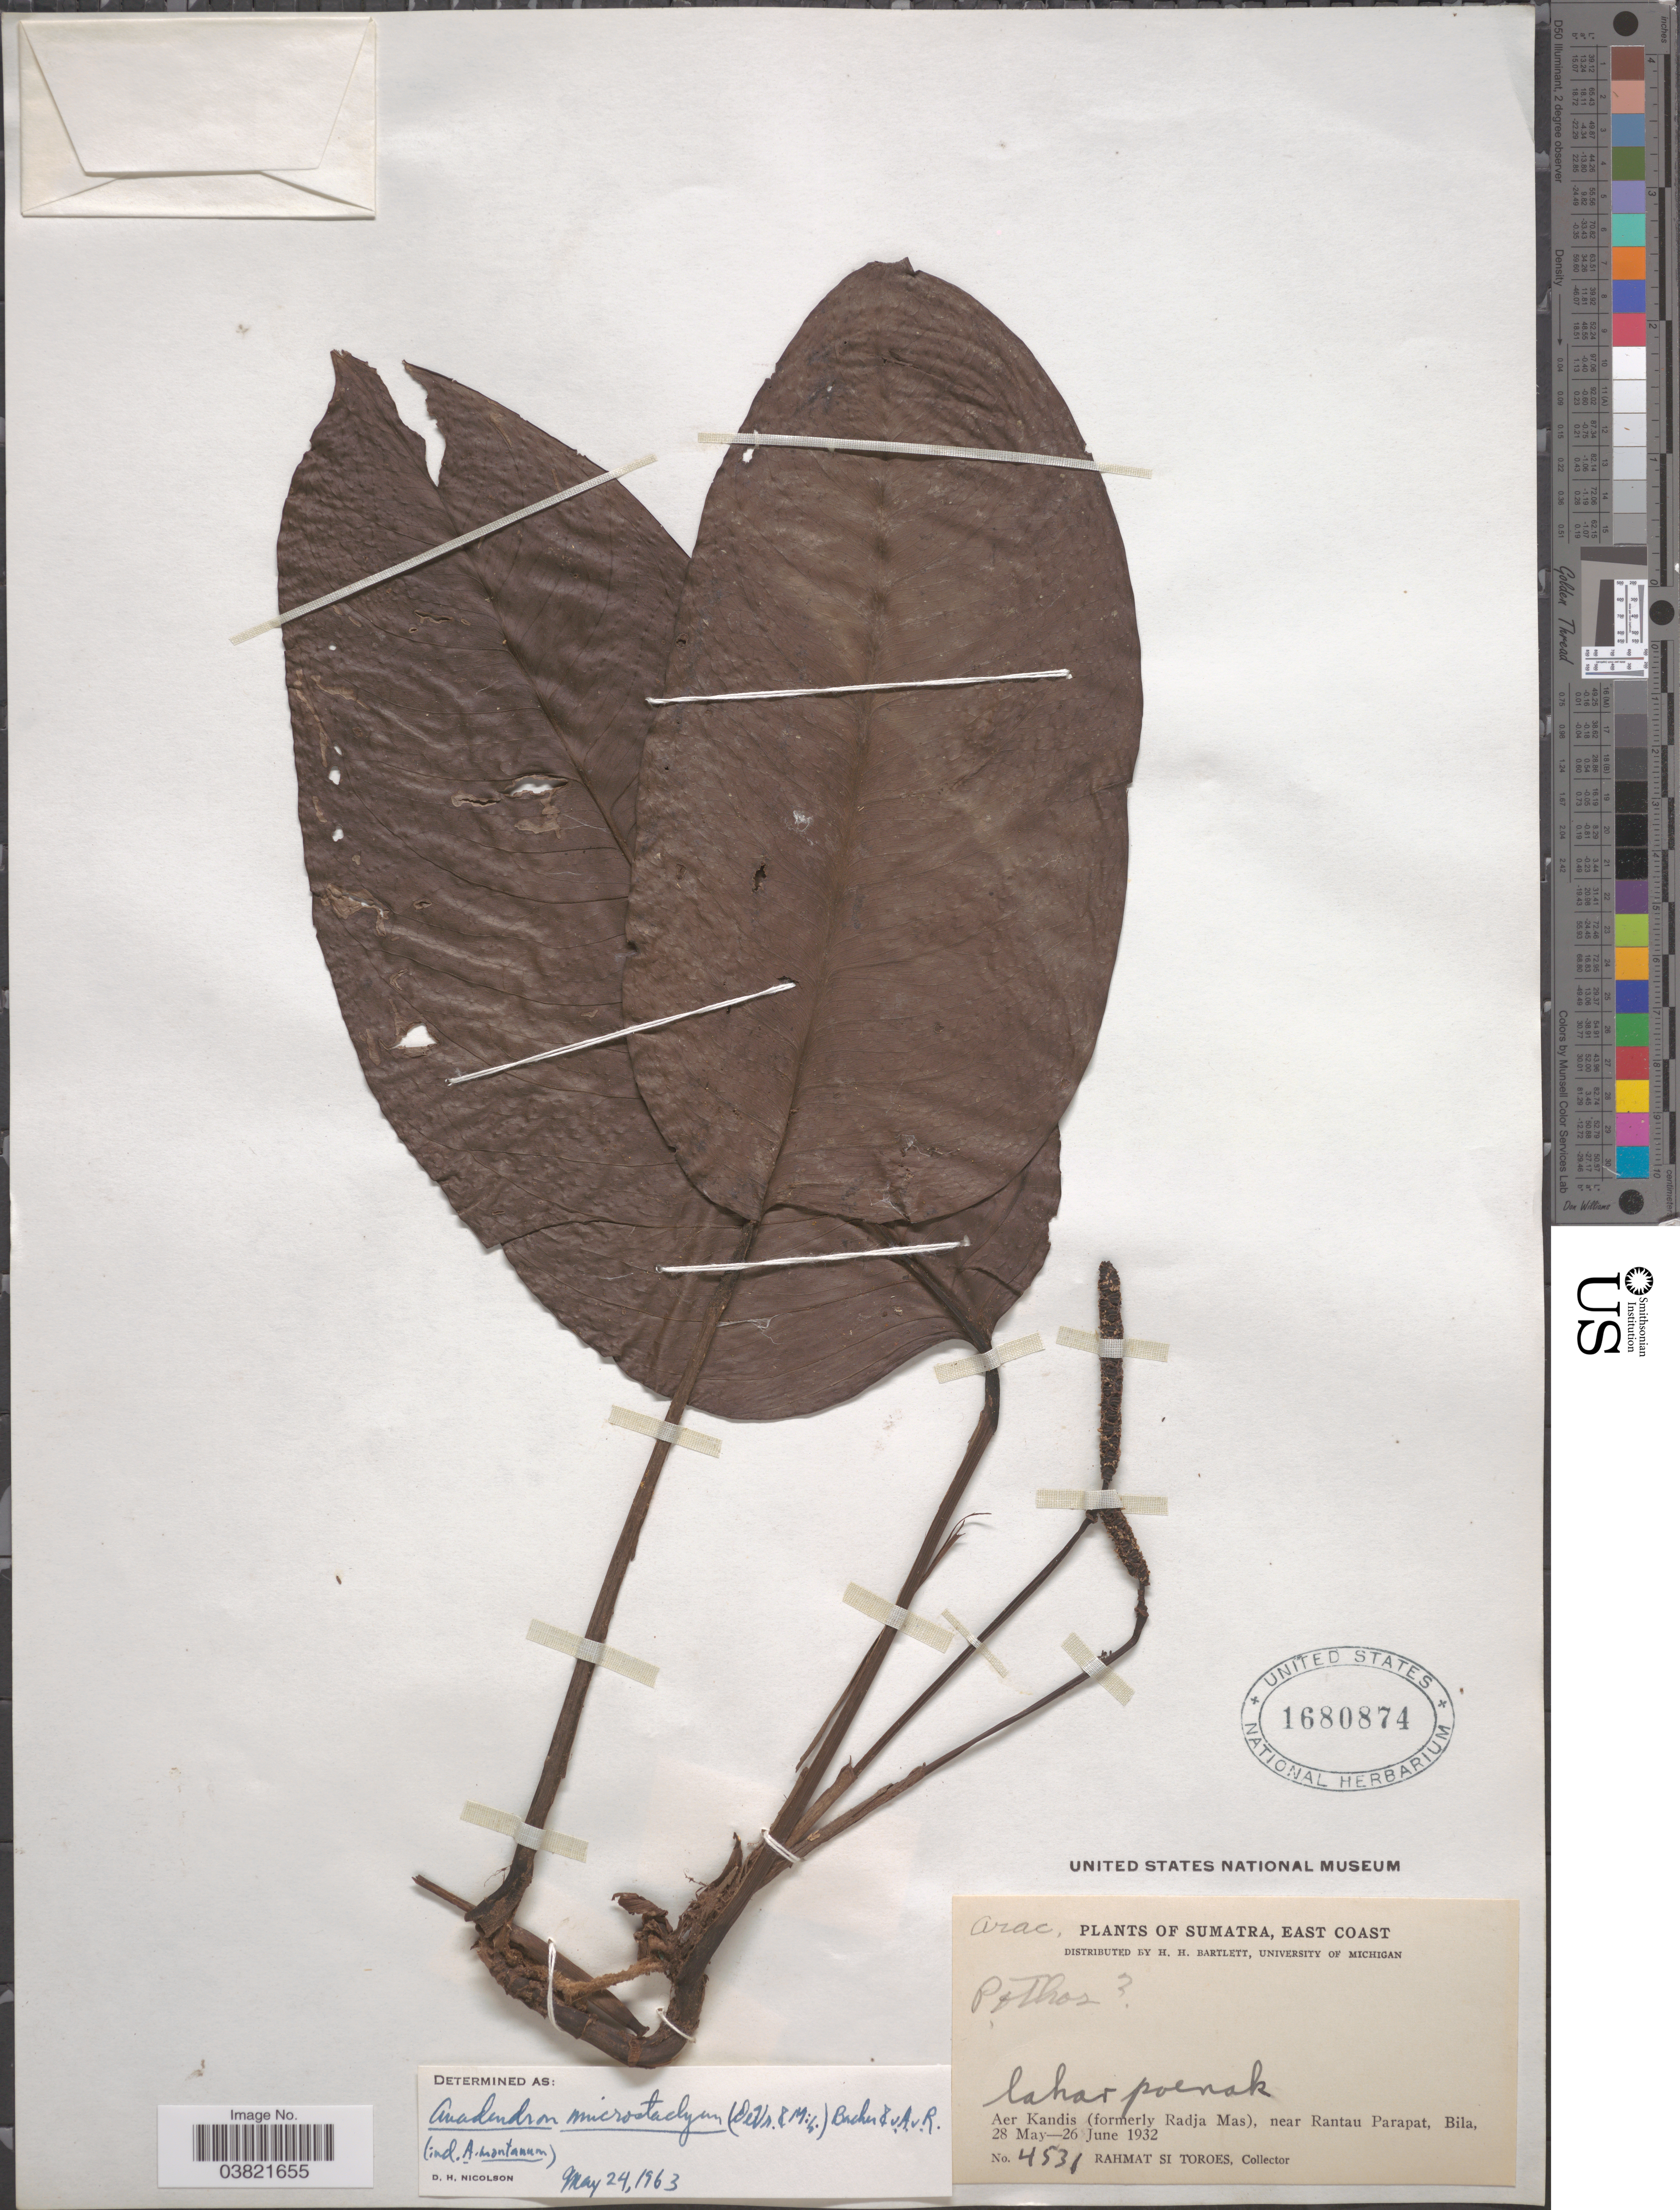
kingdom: Plantae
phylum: Tracheophyta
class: Liliopsida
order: Alismatales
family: Araceae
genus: Anadendrum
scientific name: Anadendrum microstachyum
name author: (de Vriese & Miq.) Backer & Alderw.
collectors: Rahmat Si Boeea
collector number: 4531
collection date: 1932-05-28/1932-06-26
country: Indonesia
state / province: Sumatra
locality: East Coast. Aer Kandis (formerly Radja Mas), near Rantau Parapat, Bila.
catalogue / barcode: US 1680874